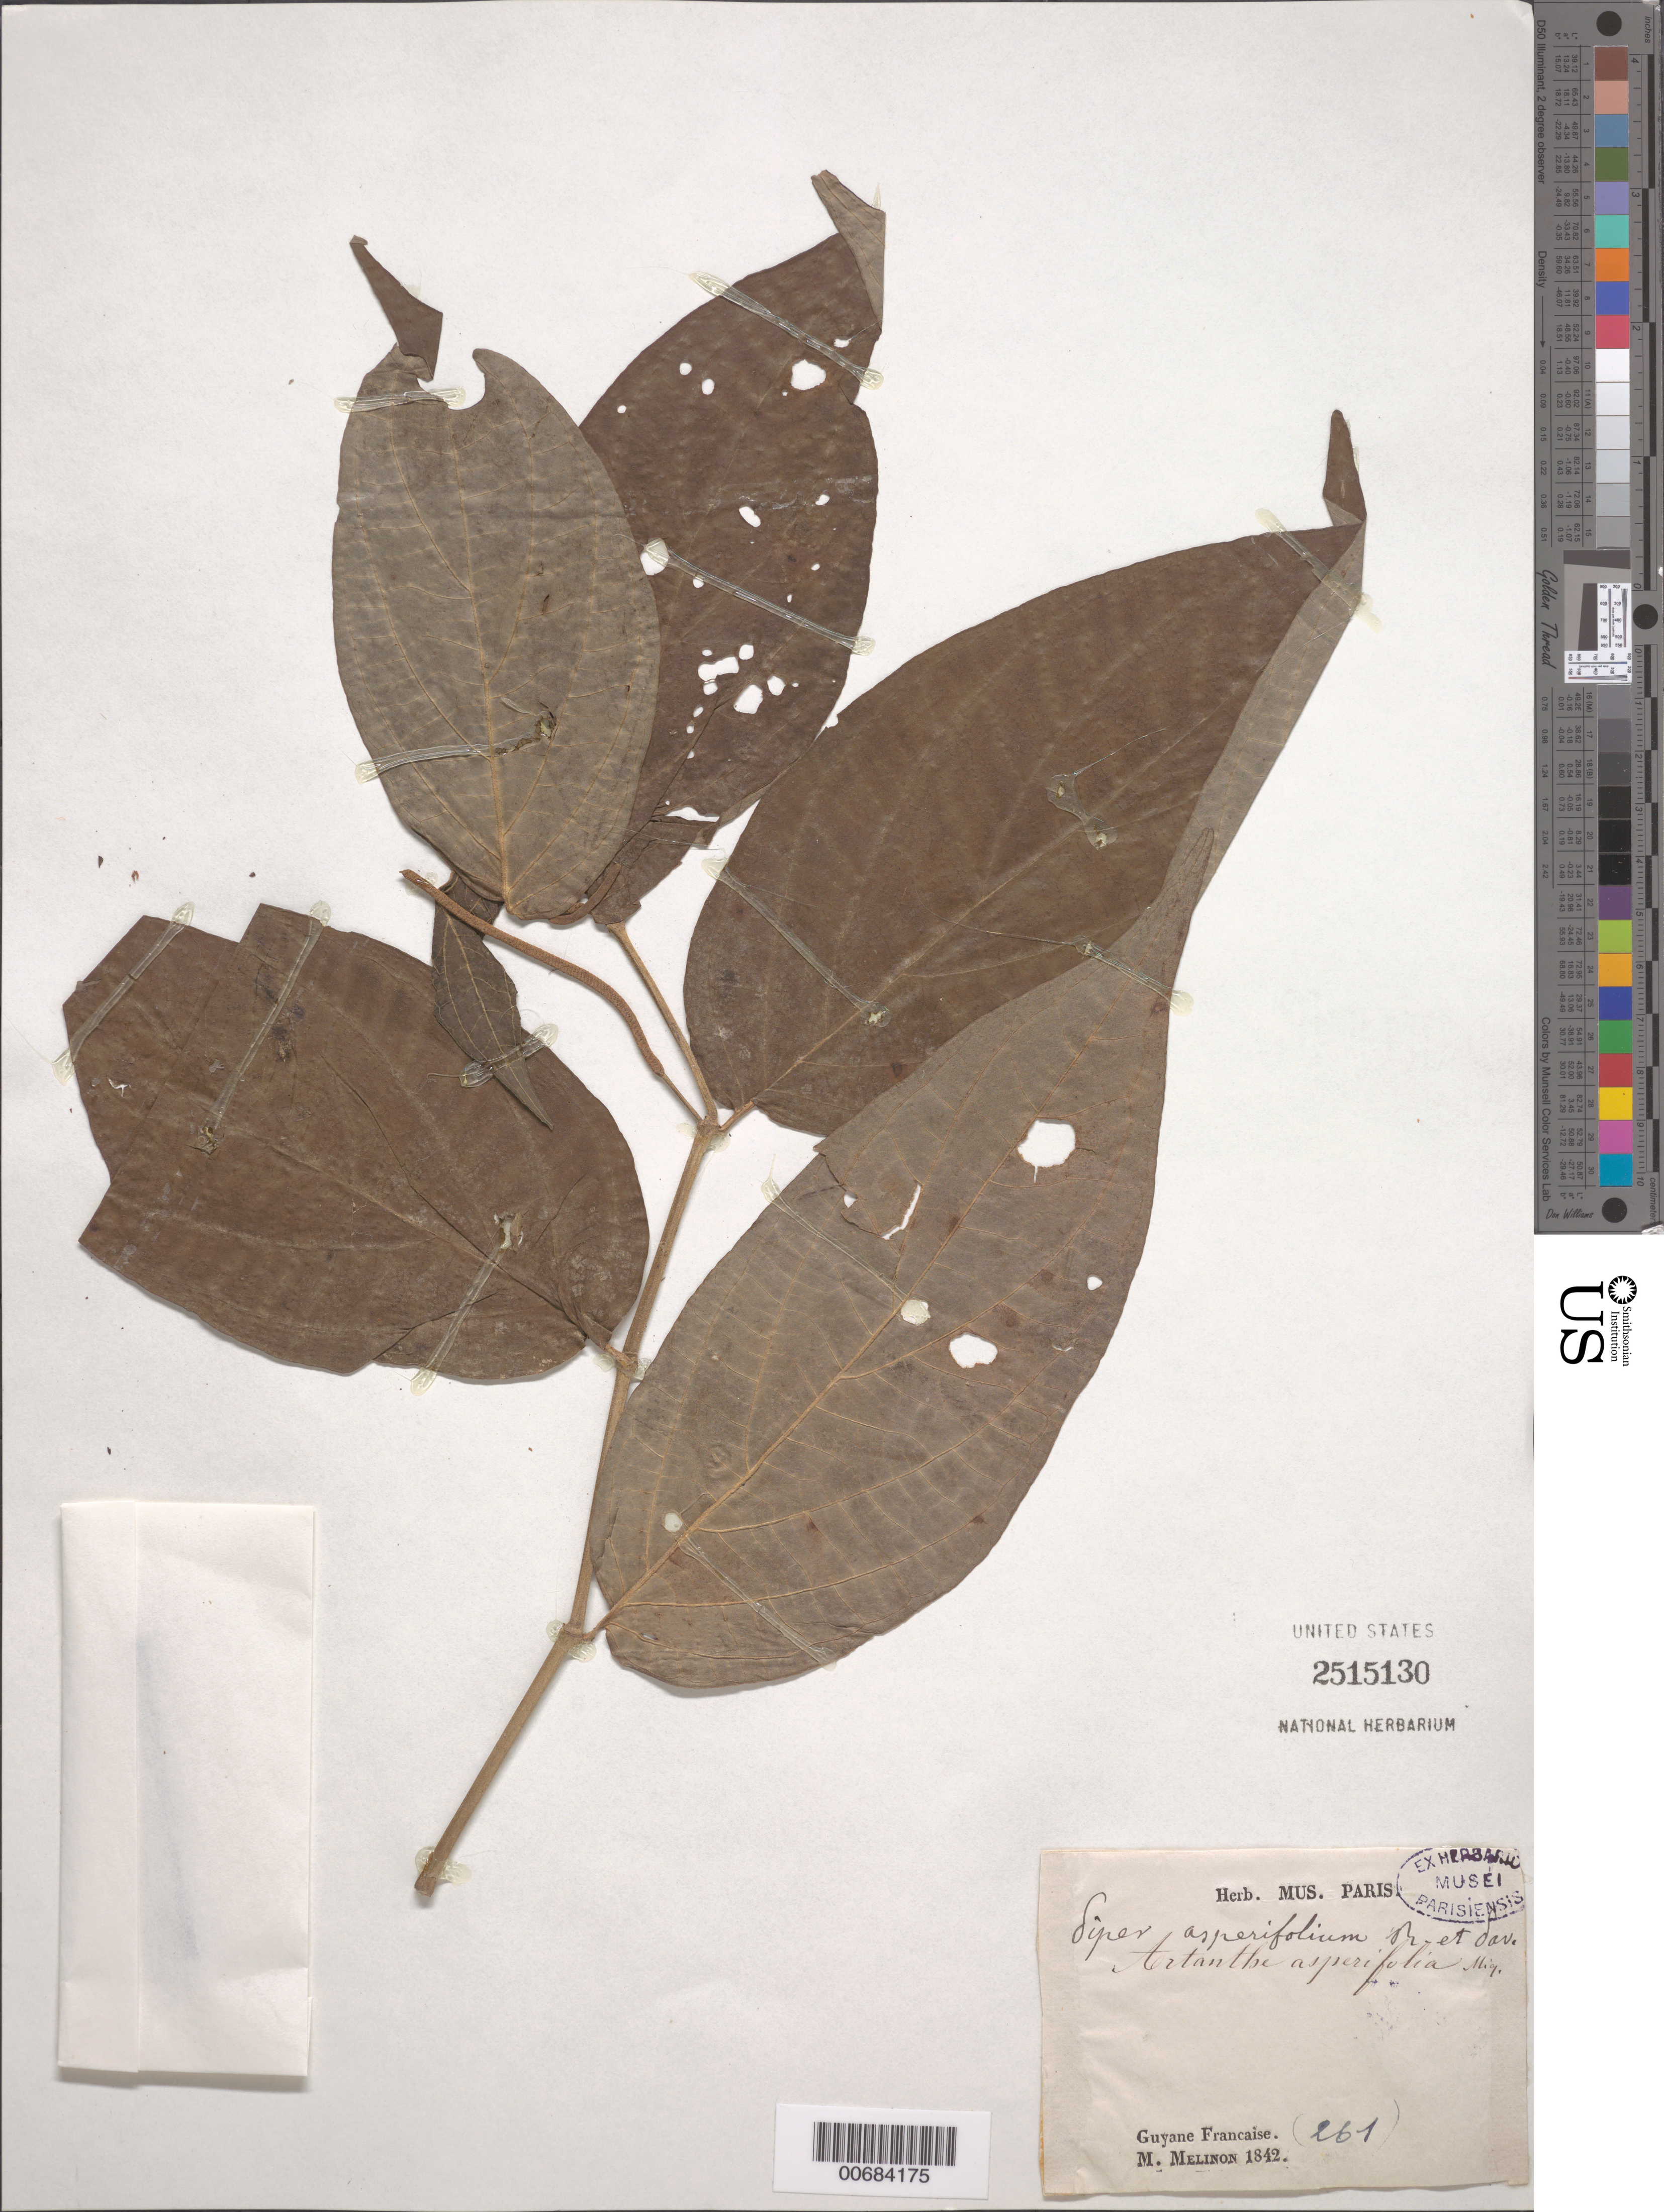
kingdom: Plantae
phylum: Tracheophyta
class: Magnoliopsida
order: Piperales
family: Piperaceae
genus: Piper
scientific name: Piper hispidum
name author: Sw.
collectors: E. Mélinon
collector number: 261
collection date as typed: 1842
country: French Guiana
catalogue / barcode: US 2515130